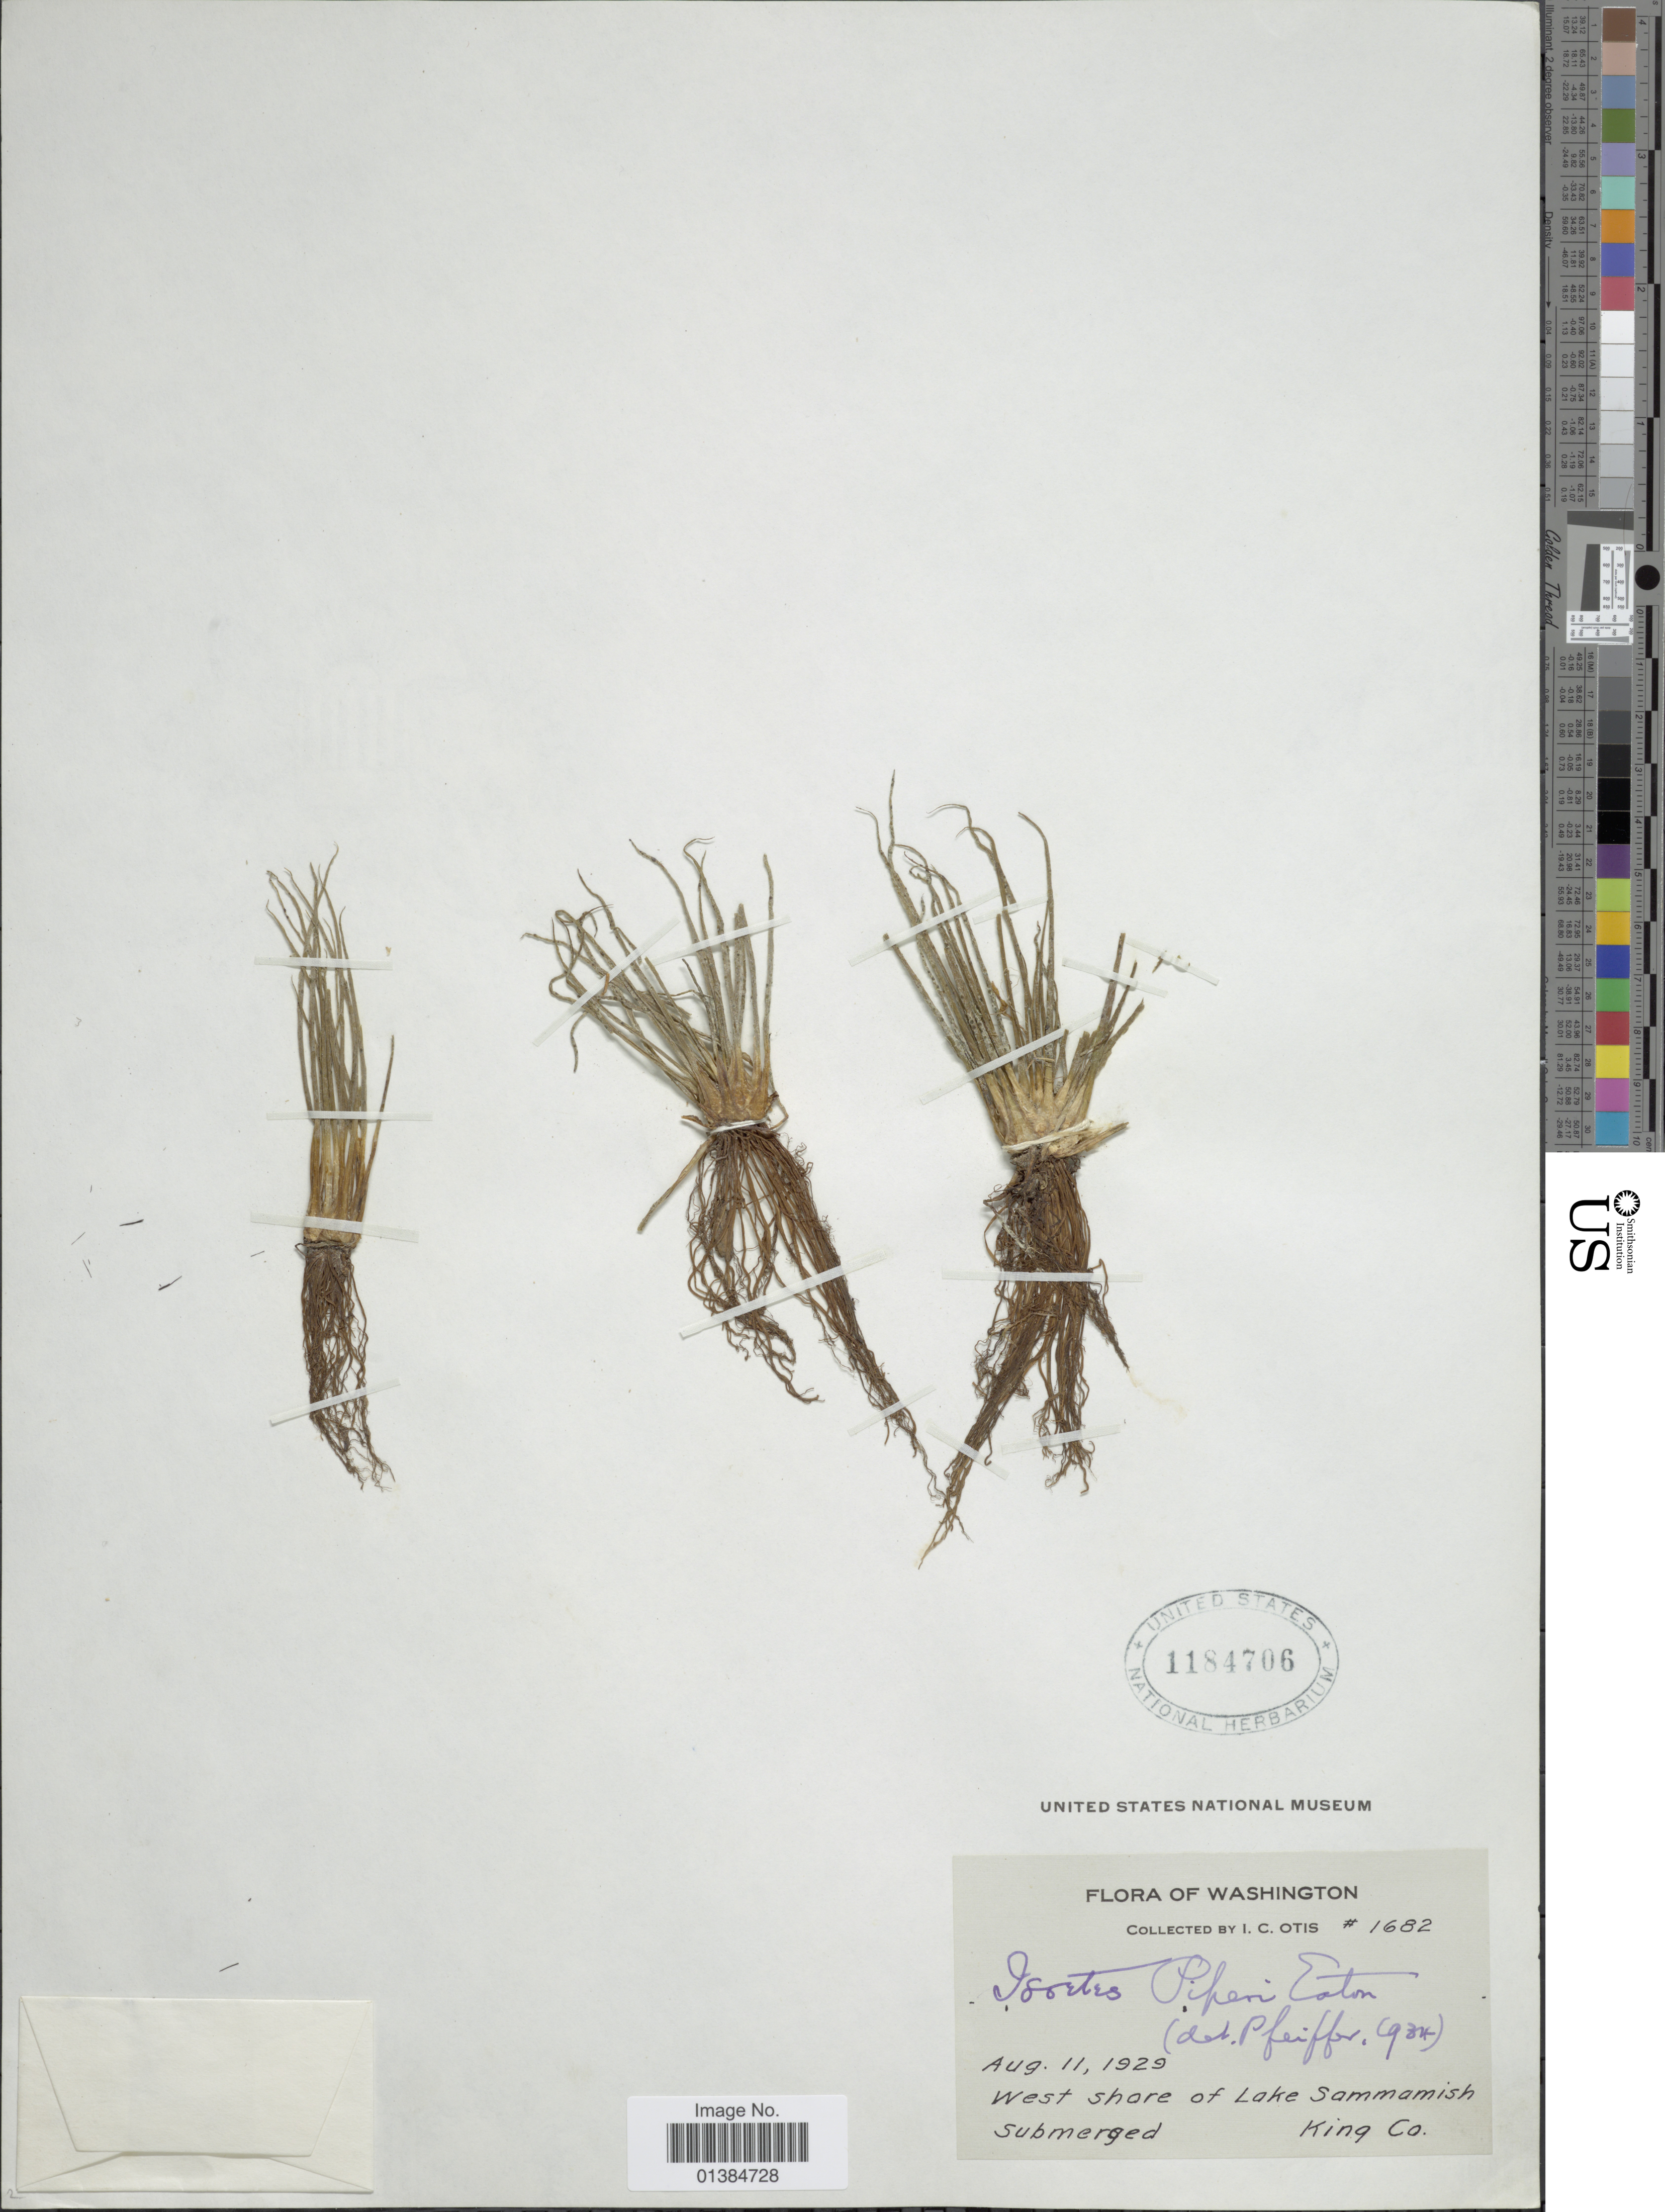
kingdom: Plantae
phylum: Tracheophyta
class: Lycopodiopsida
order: Isoetales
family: Isoetaceae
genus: Isoetes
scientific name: Isoetes piperi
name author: A.A. Eaton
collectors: I. C. Otis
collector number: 1682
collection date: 1929-08-11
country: United States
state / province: Washington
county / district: King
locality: West shore of Lake Sammamish, King Co.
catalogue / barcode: US 1184706